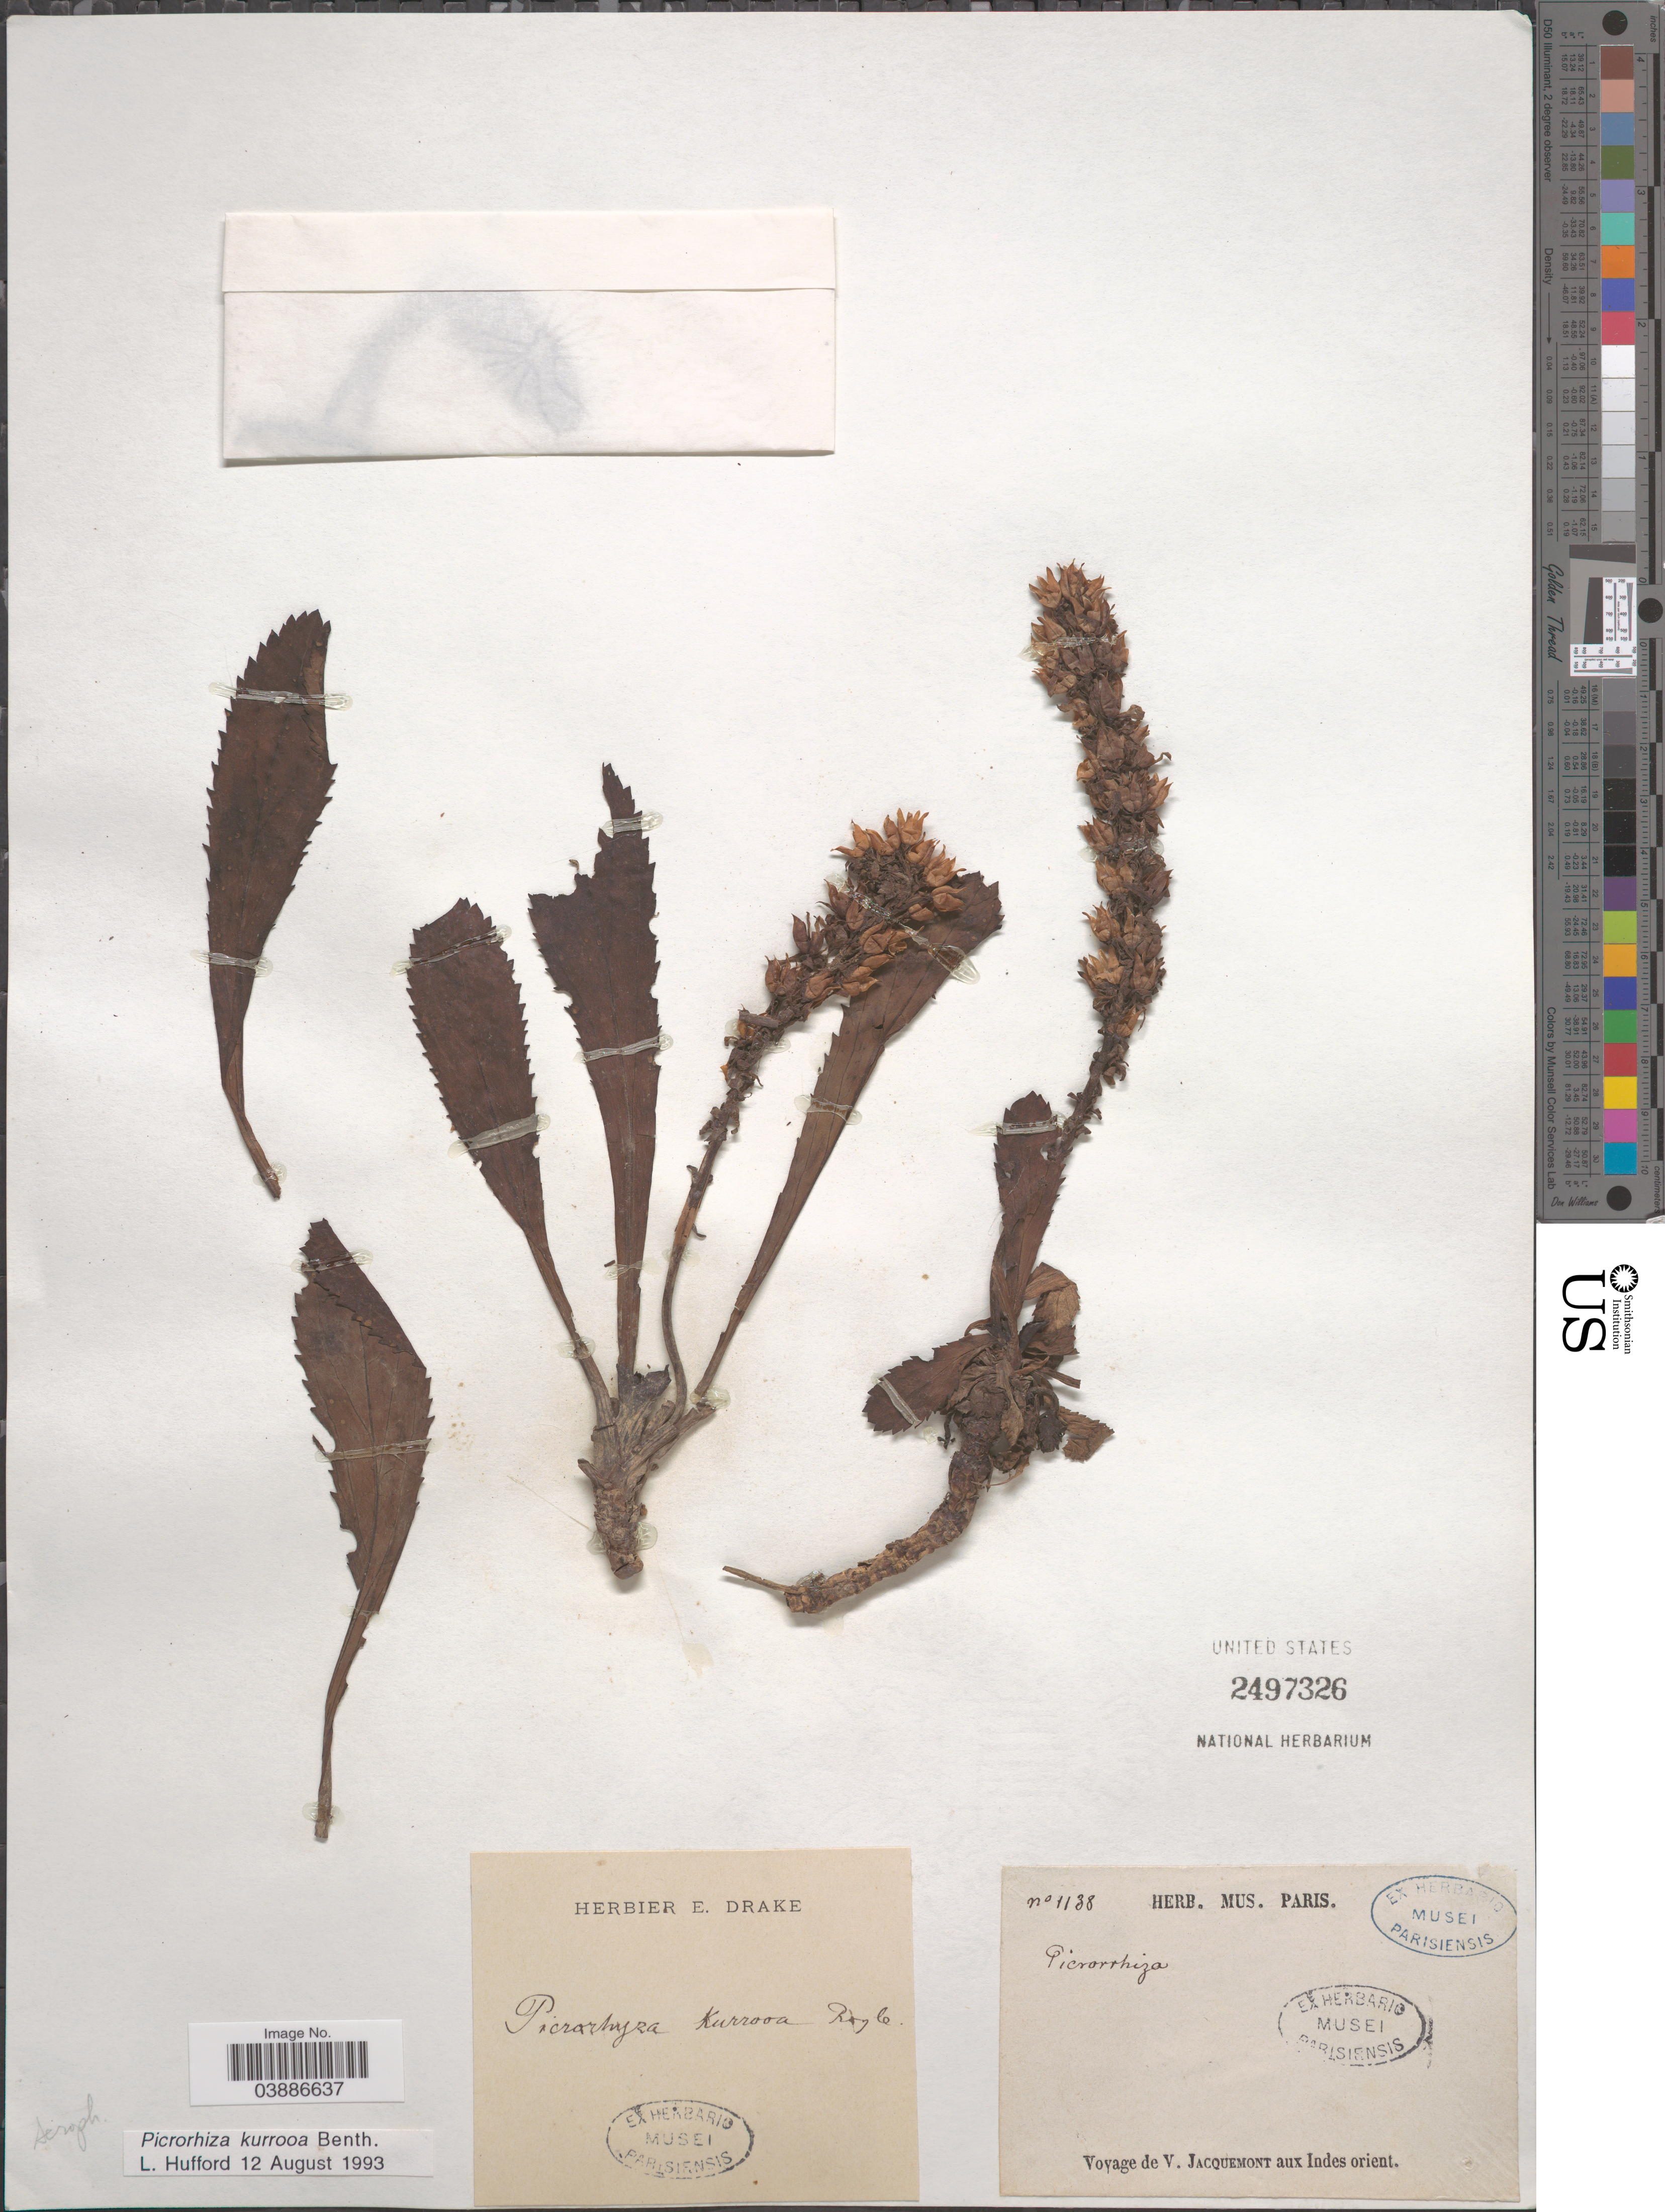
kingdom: Plantae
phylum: Tracheophyta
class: Magnoliopsida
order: Lamiales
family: Plantaginaceae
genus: Picrorhiza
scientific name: Picrorhiza kurrooa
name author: Royle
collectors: V. Jacquemont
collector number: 1138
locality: Indes orient.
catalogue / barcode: US 2497326